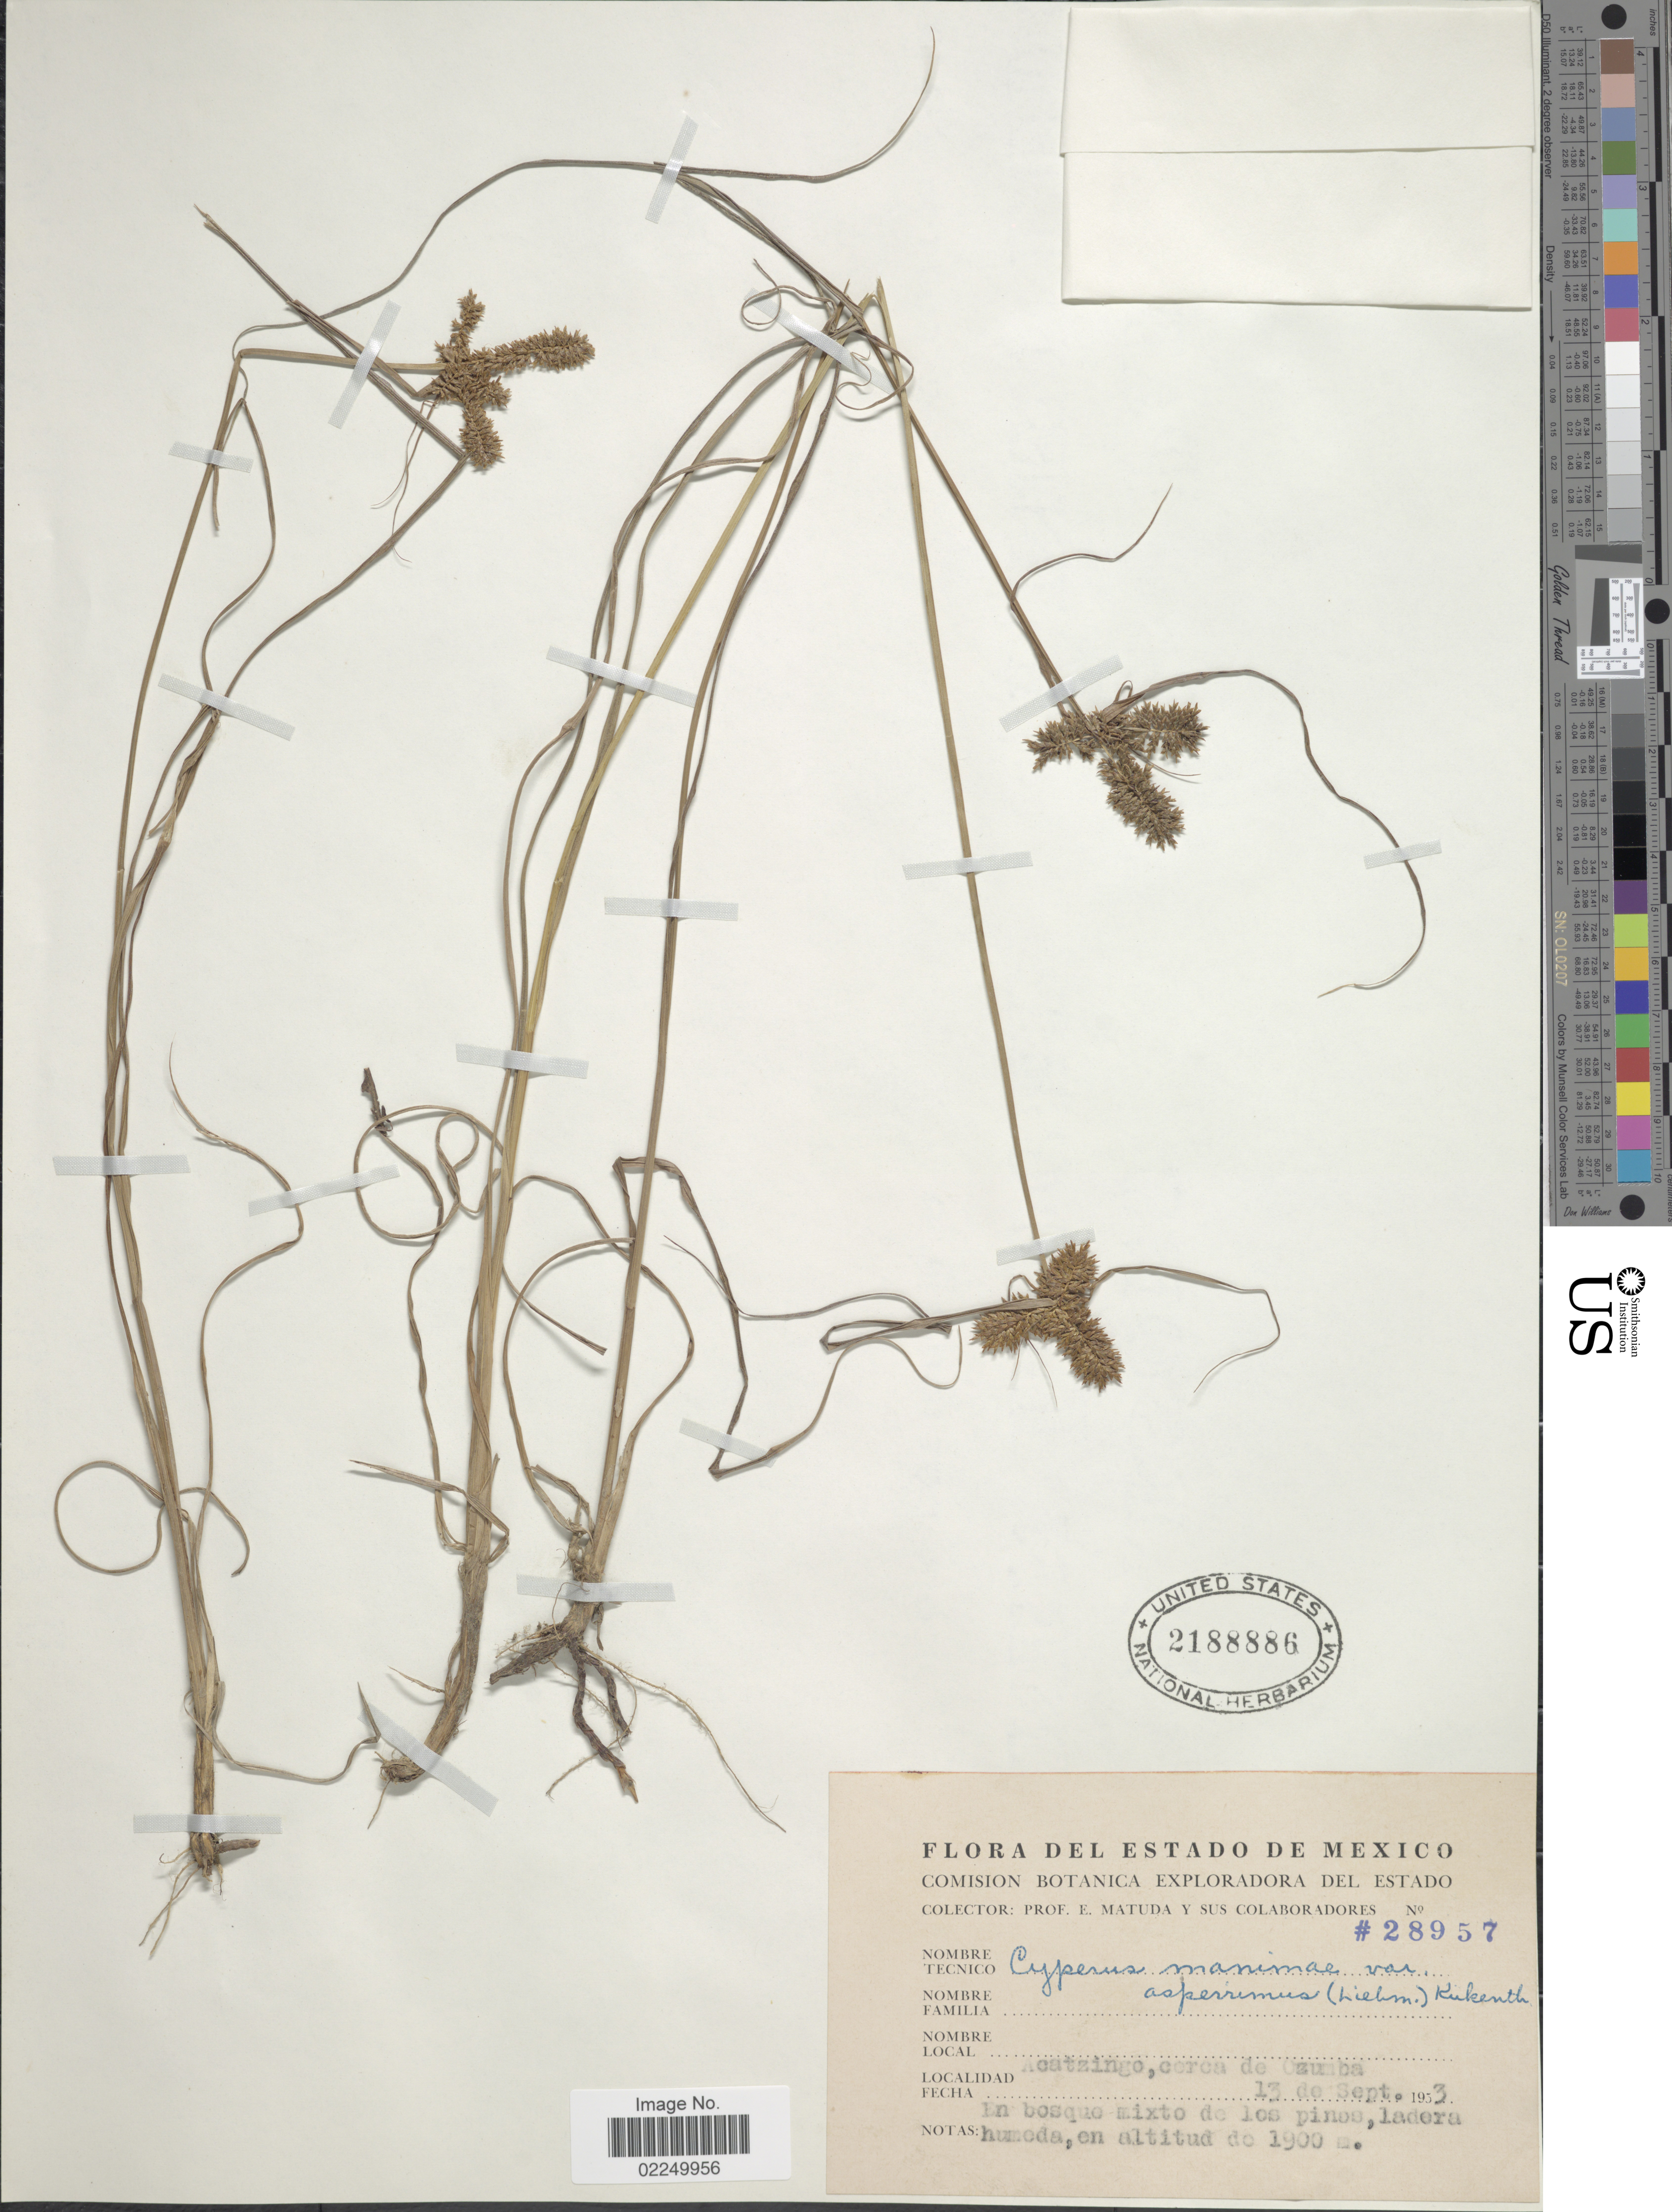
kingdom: Plantae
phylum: Tracheophyta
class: Liliopsida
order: Poales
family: Cyperaceae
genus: Cyperus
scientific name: Cyperus manimae var. asperrimus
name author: (Liebm.) Kük.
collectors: E. Matuda & et al.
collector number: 28957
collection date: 1953-09-13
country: Mexico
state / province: México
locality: Acatzingo, cerca de Ozumba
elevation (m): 1900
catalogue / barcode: US 2188886